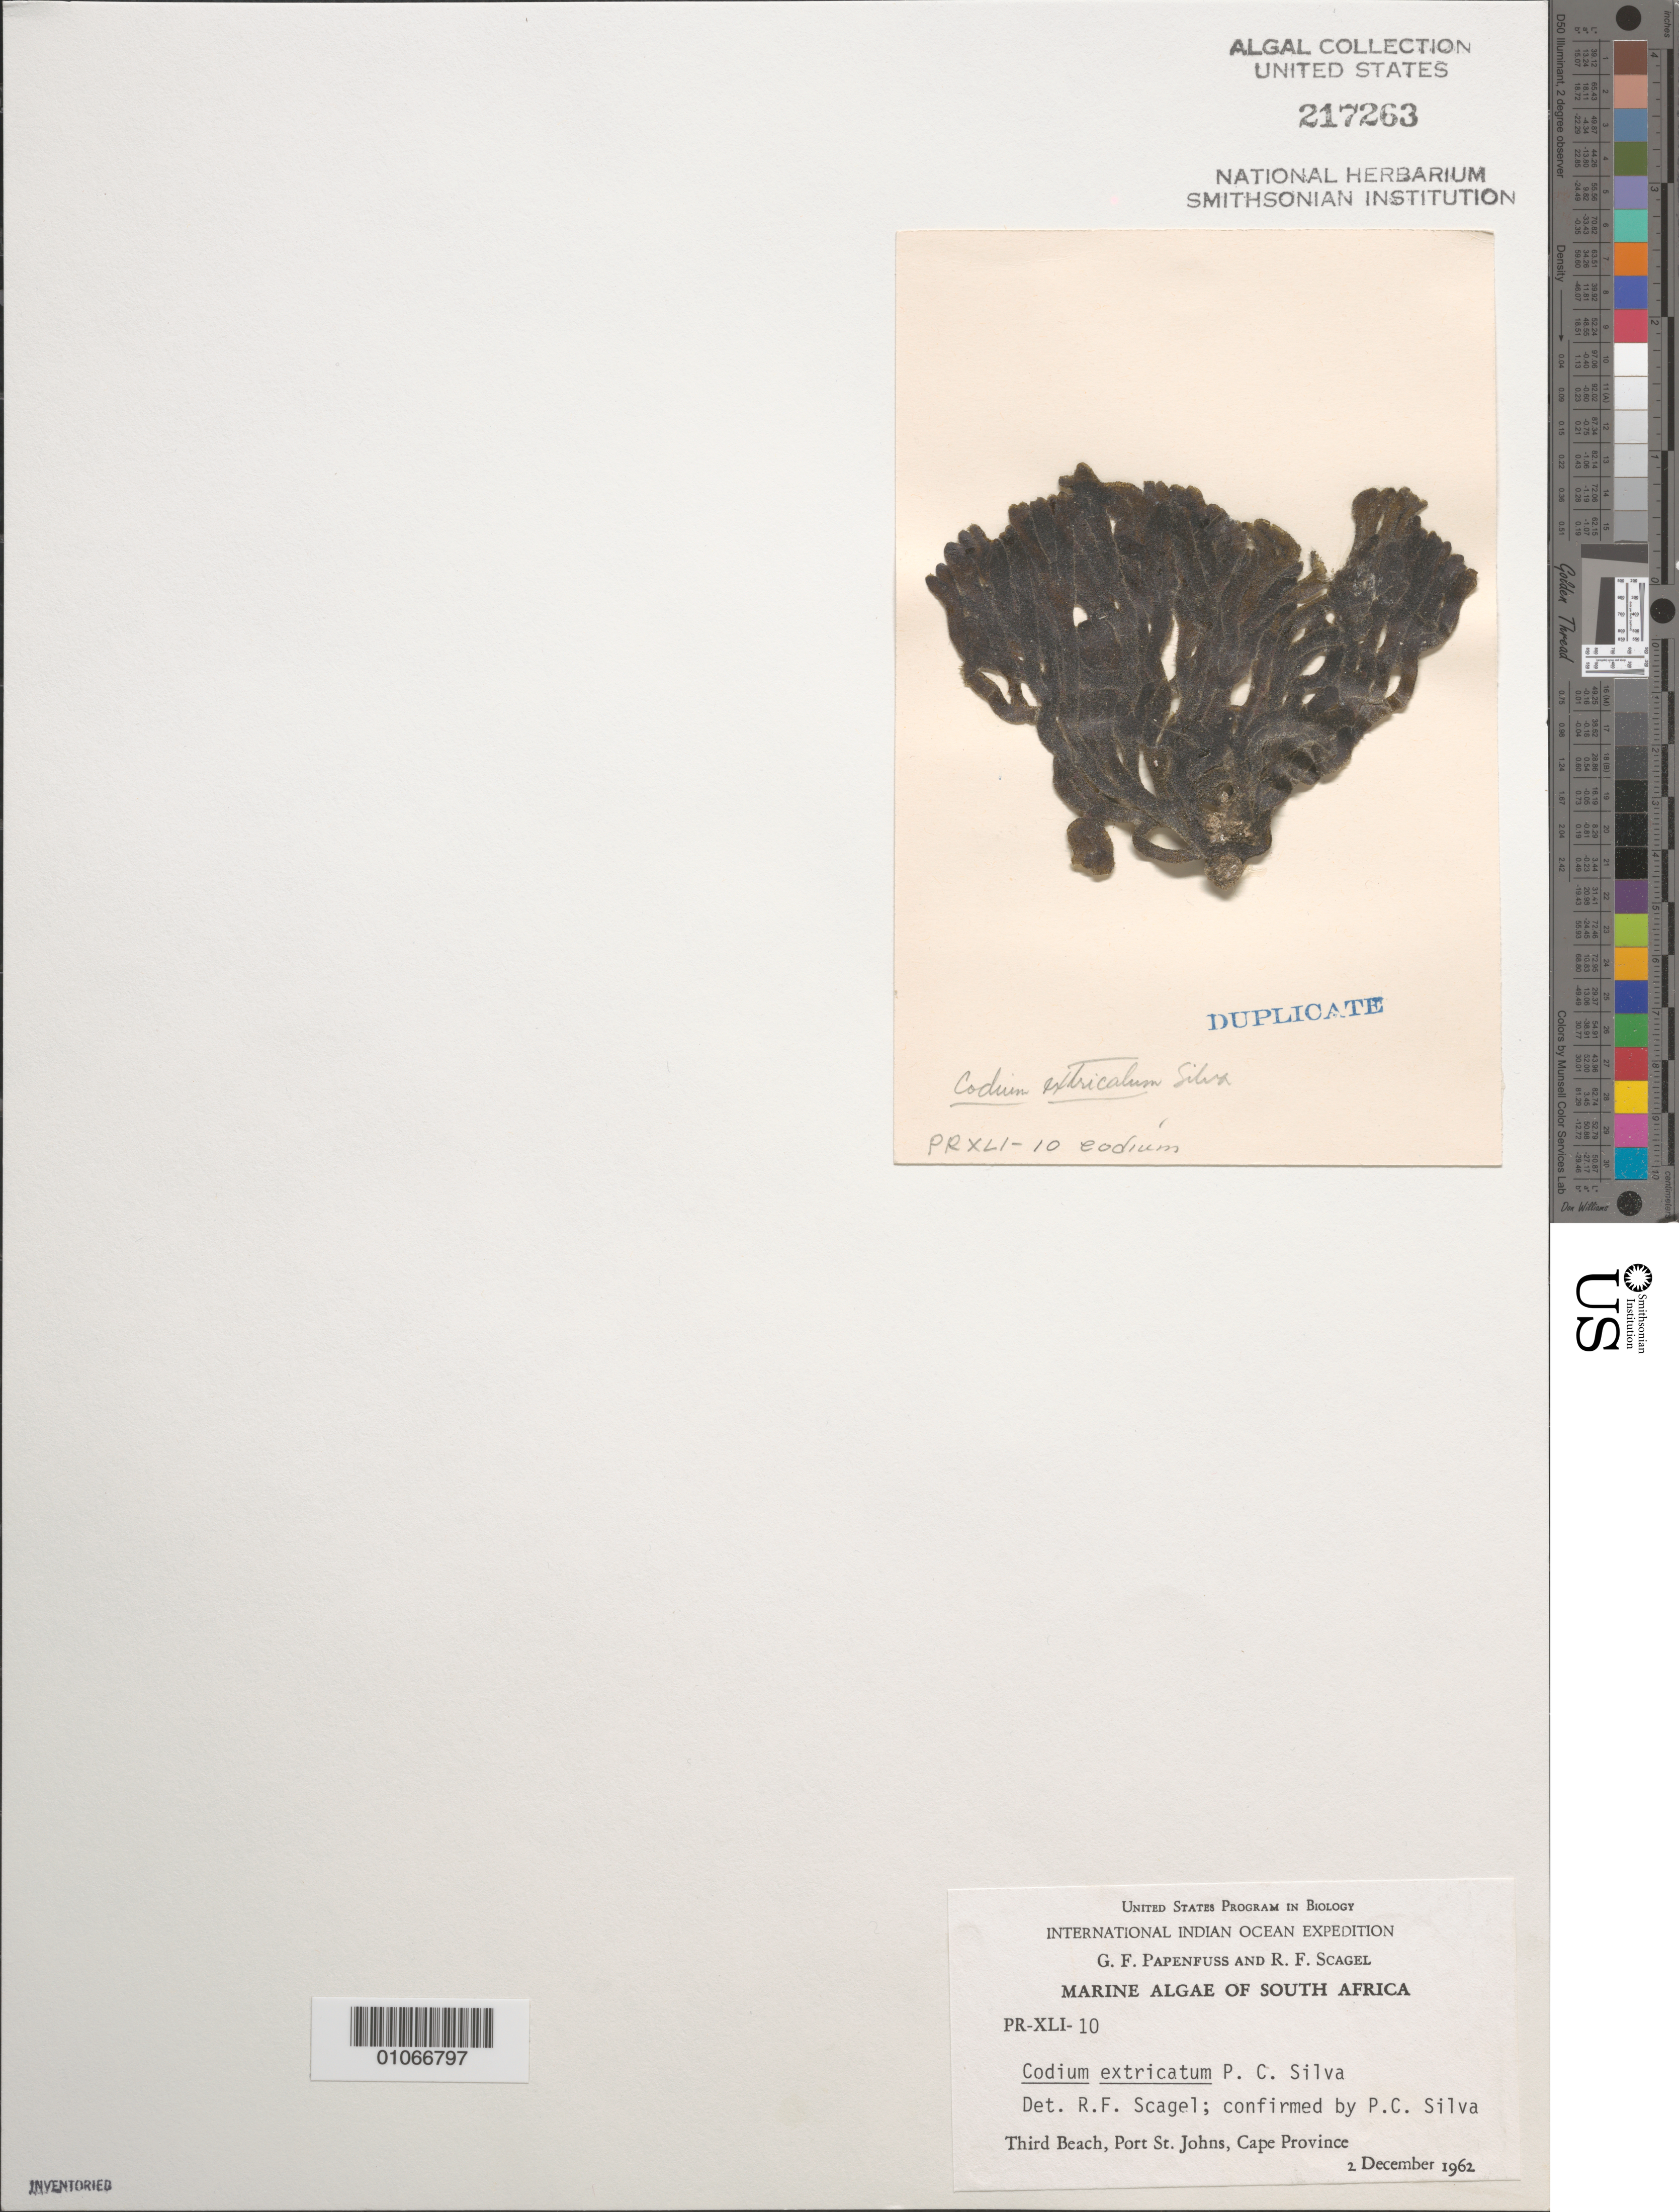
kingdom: Plantae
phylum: Chlorophyta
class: Ulvophyceae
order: Bryopsidales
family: Codiaceae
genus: Codium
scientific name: Codium extricatum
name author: P.C. Silva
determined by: Scagel, R. F.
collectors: G. Papenfuss & R. F. Scagel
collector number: PR-XLI-10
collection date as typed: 02 Dec 1962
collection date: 1962-12-02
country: South Africa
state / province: Eastern Cape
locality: Third Beach, Port St. Johns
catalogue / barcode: US 217263